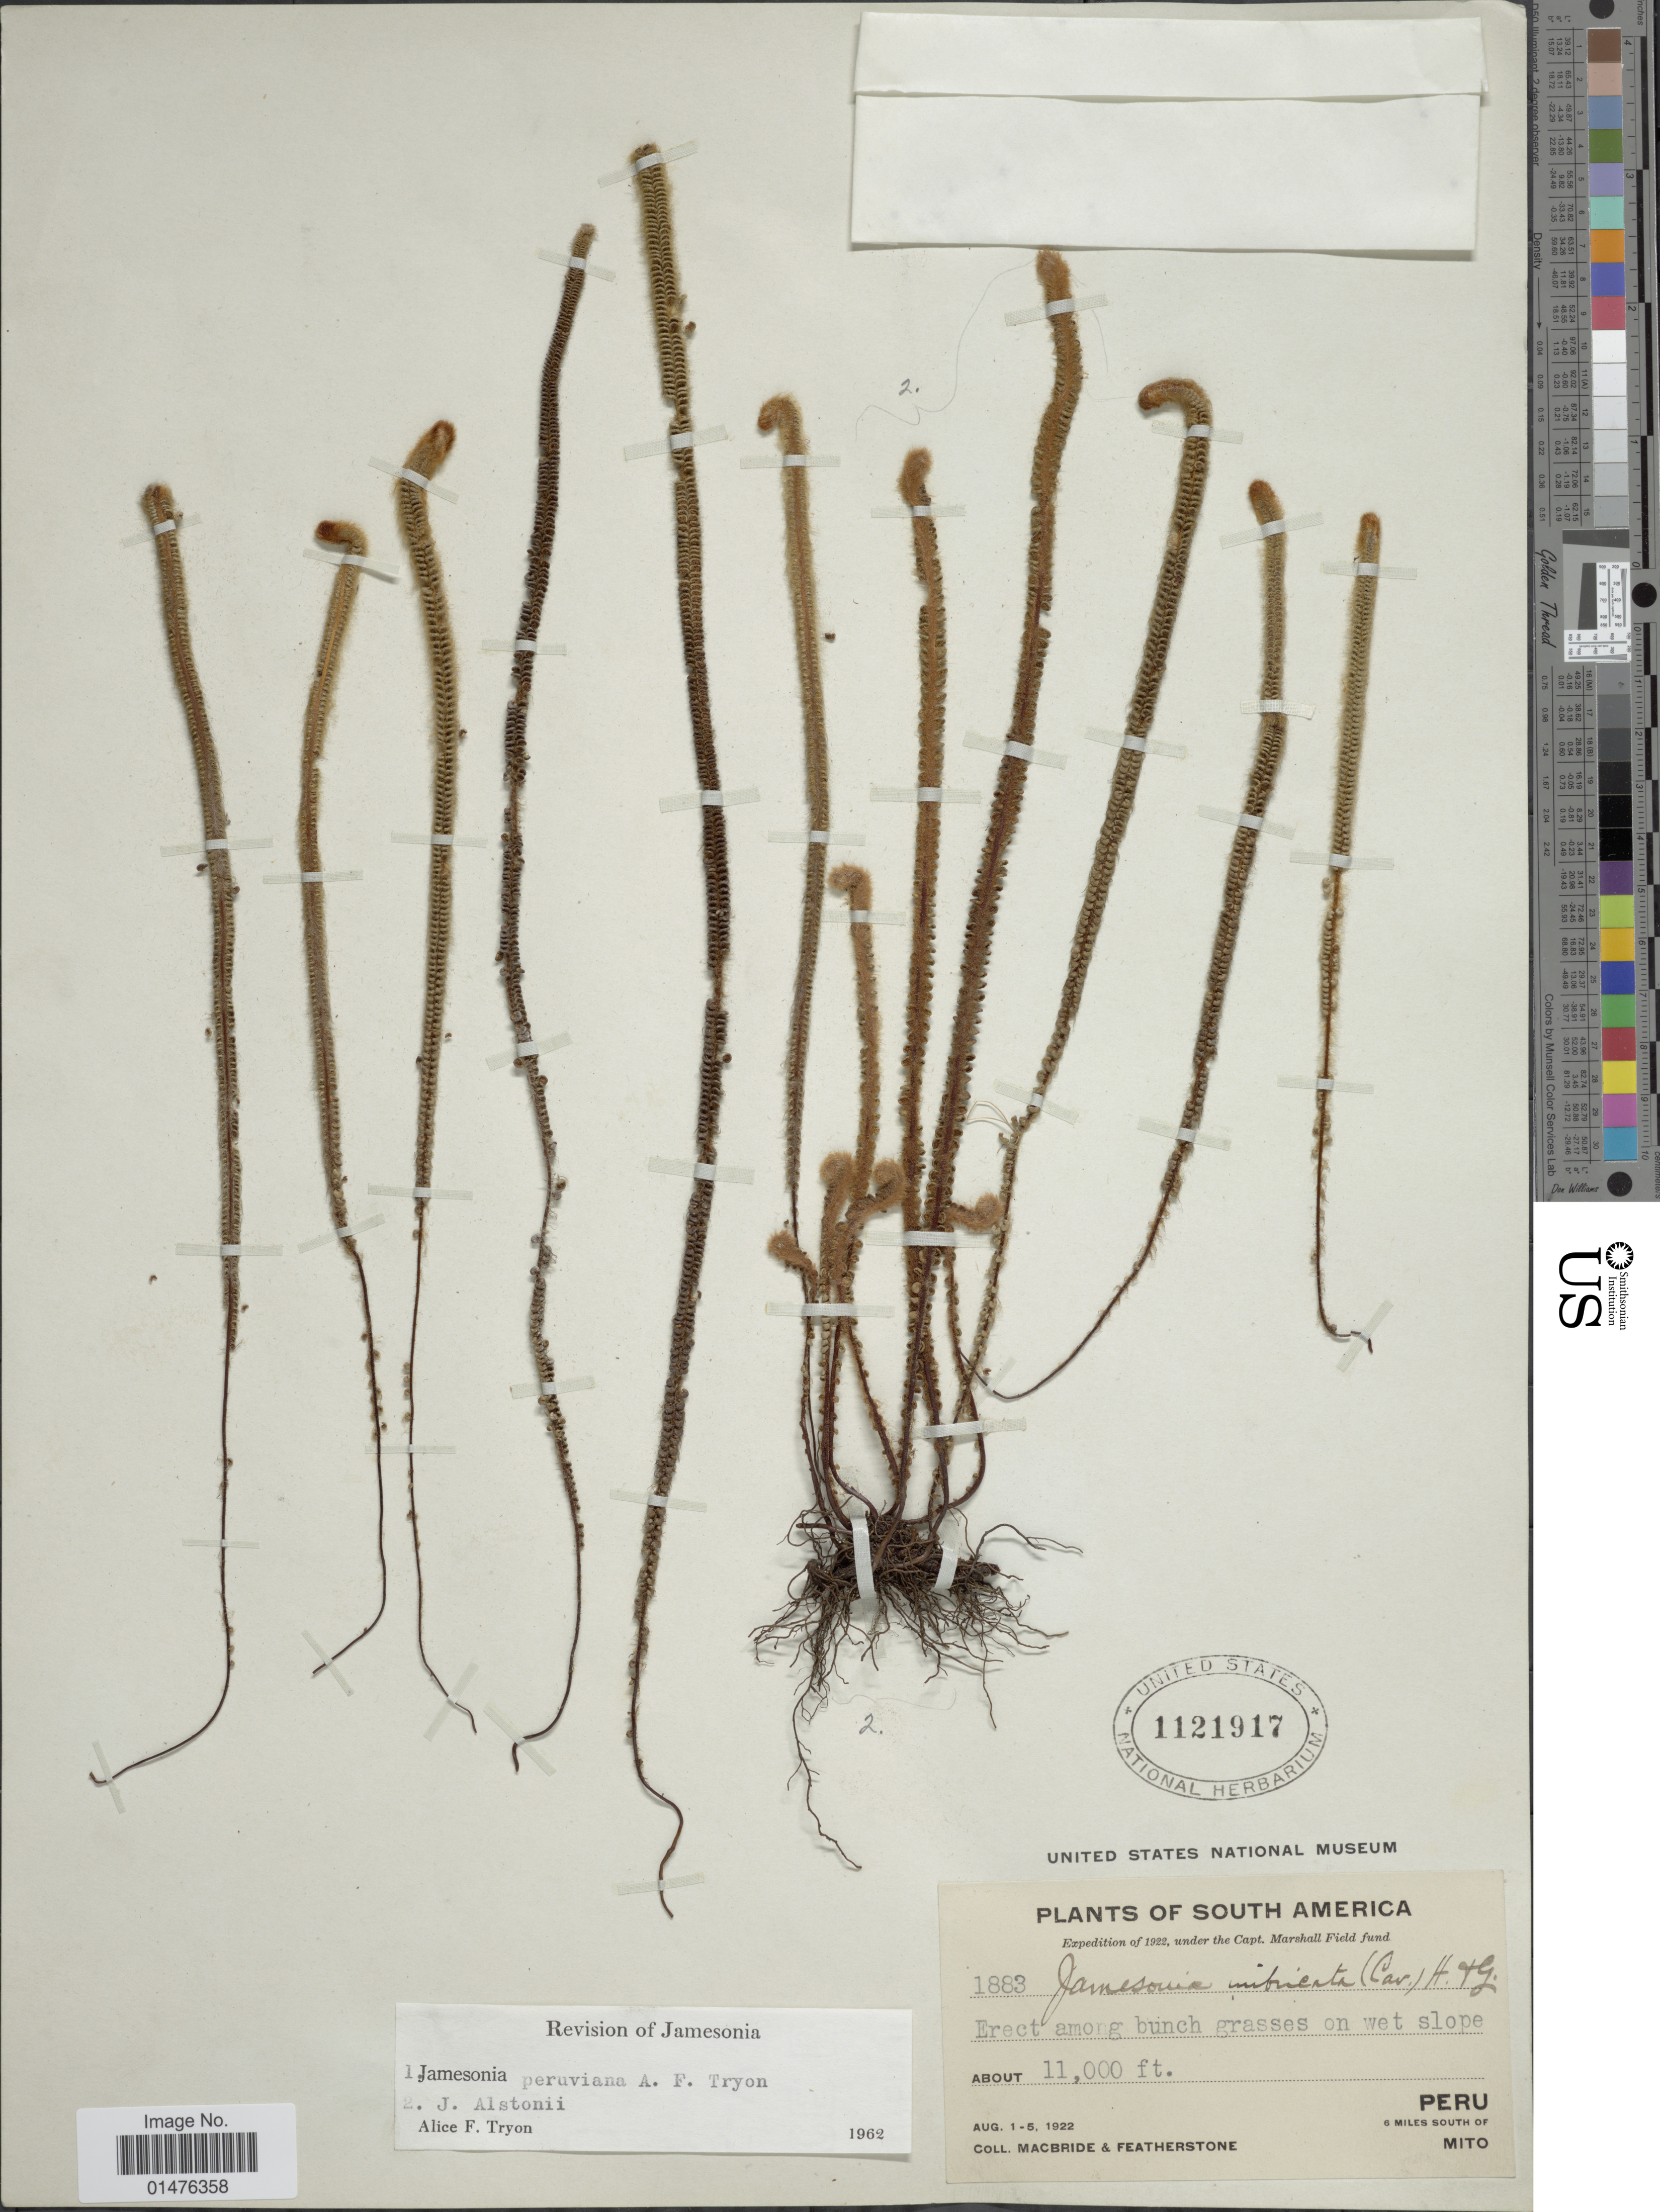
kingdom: Plantae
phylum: Tracheophyta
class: Polypodiopsida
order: Polypodiales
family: Pteridaceae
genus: Jamesonia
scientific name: Jamesonia peruviana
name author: A.F. Tryon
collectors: Macbride, -- & -. Featherstone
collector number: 1883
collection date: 1922-08-01/1922-08-05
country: Peru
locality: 6 miles S of Mito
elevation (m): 3353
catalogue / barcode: US 1121917